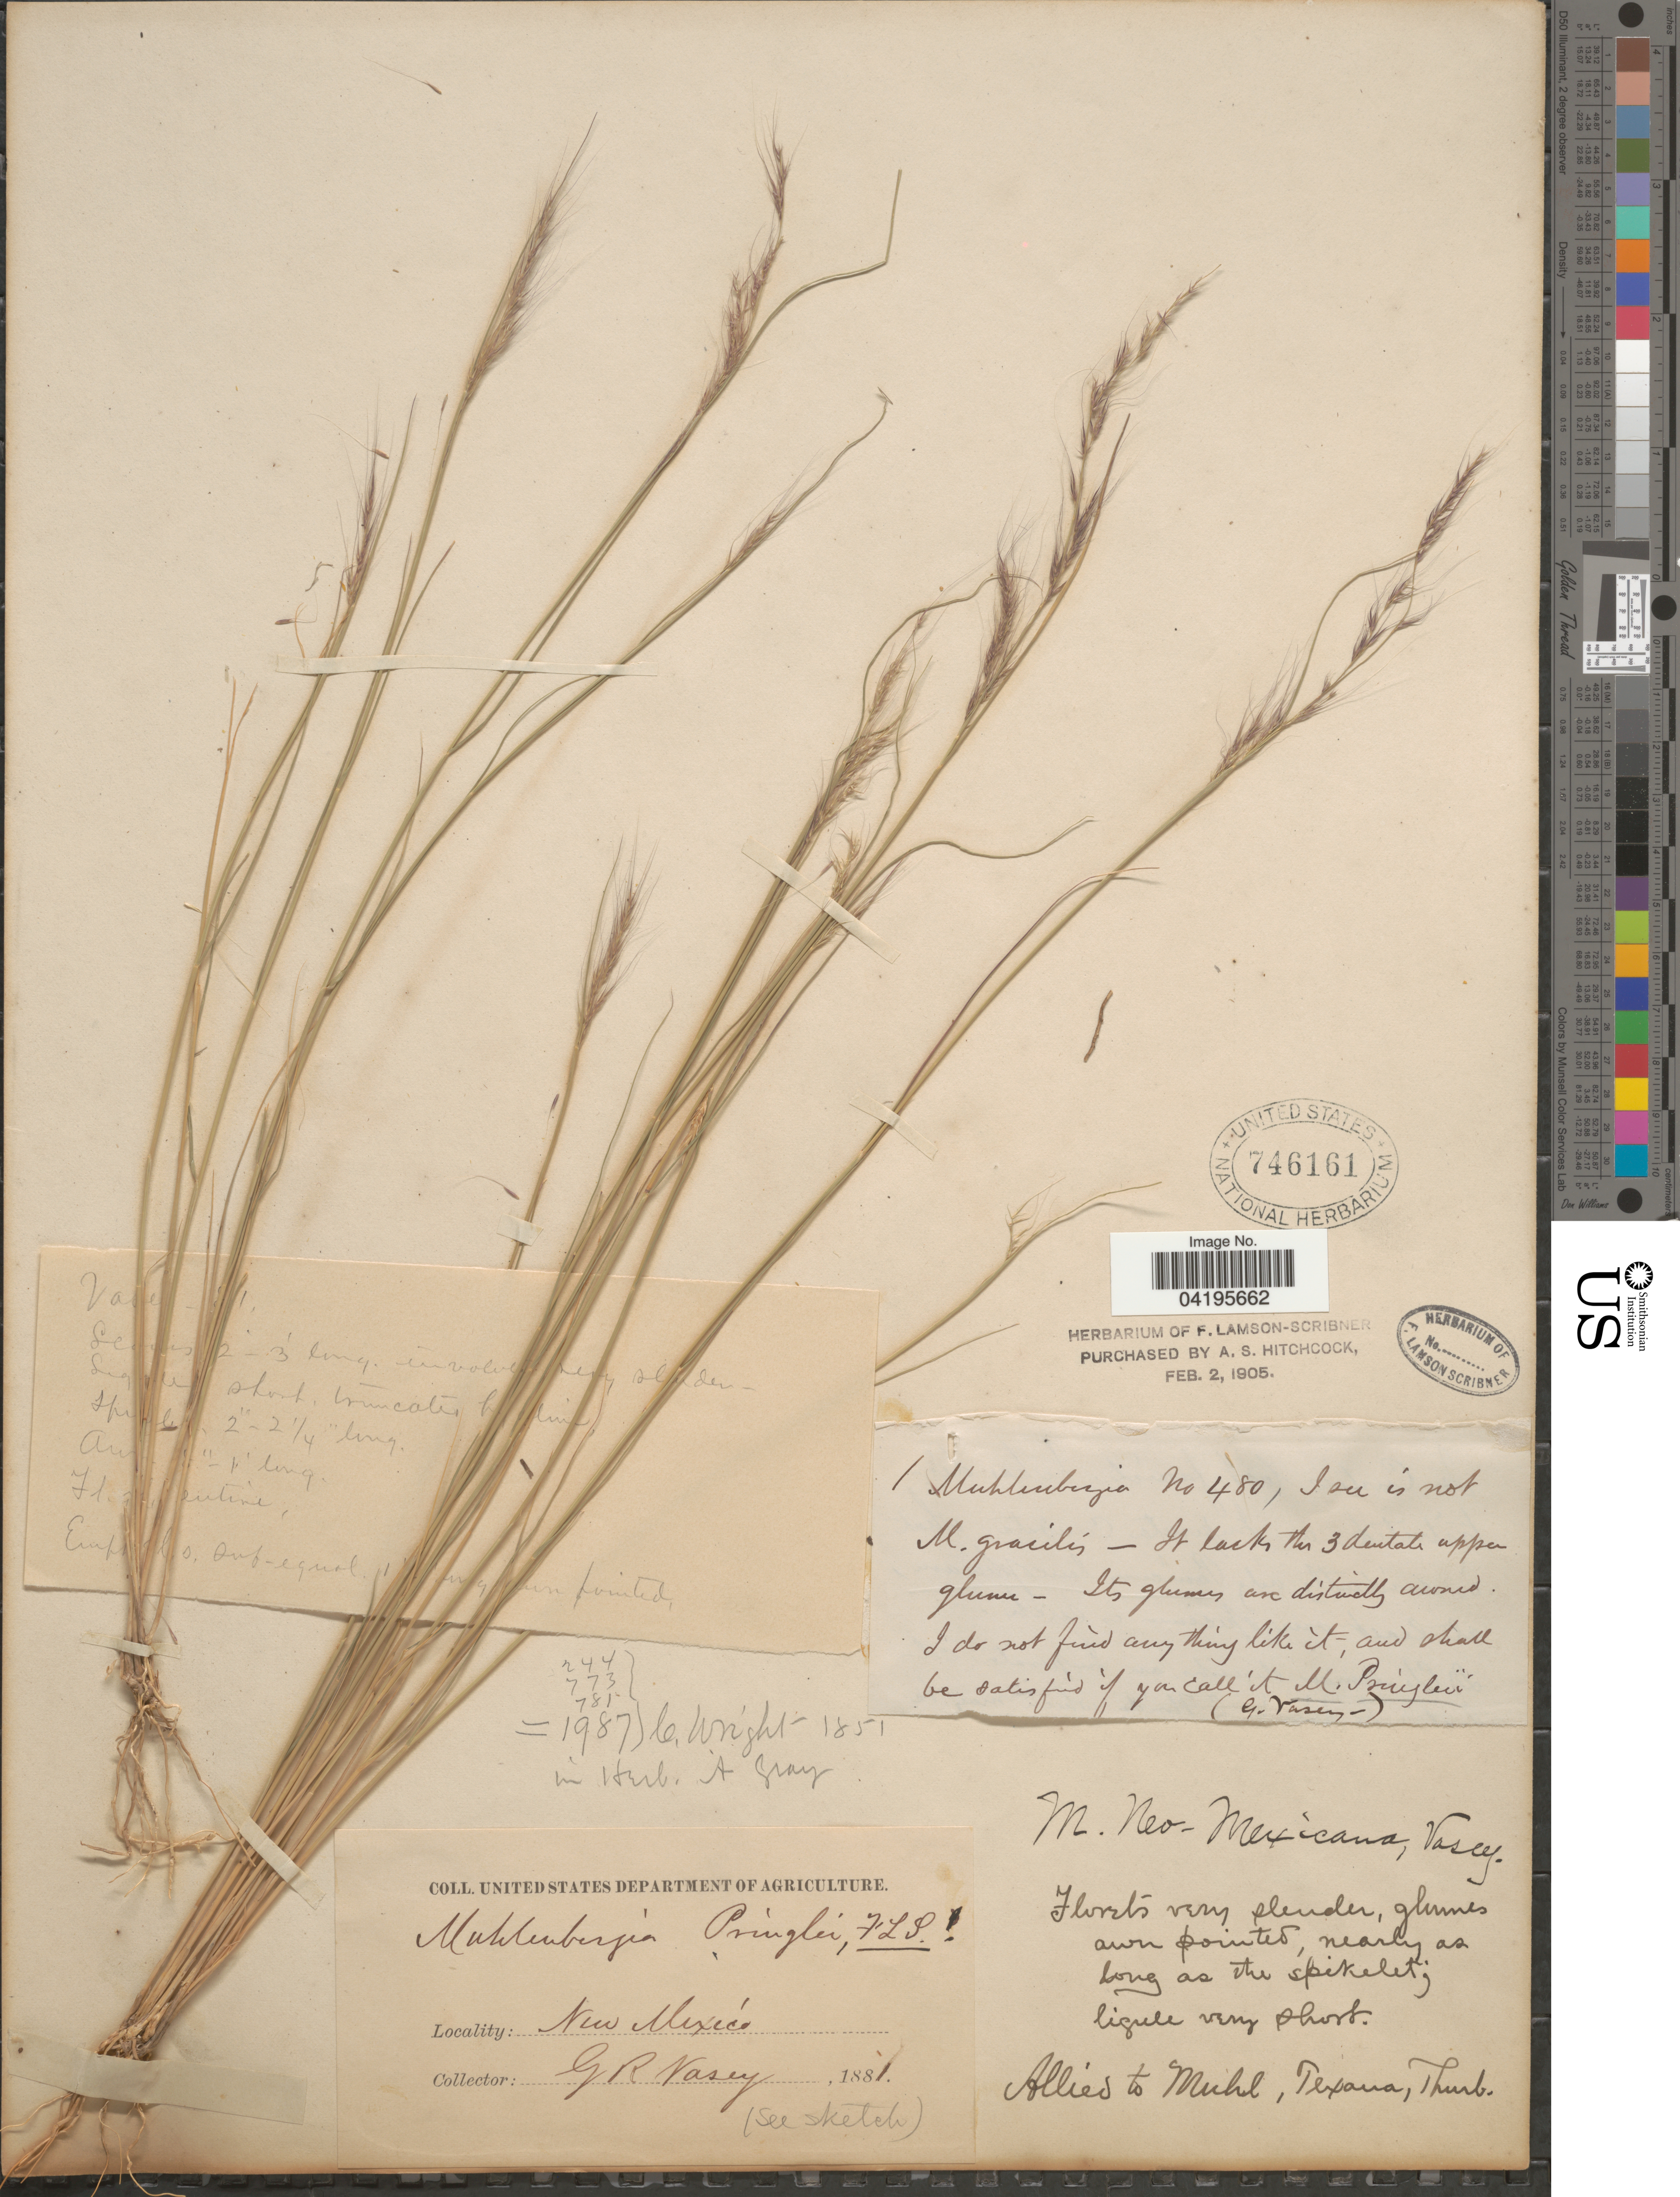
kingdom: Plantae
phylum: Tracheophyta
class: Liliopsida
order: Poales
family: Poaceae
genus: Muhlenbergia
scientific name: Muhlenbergia pauciflora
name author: Buckley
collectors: G. R. Vasey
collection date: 1881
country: United States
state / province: New Mexico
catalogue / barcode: US 746161